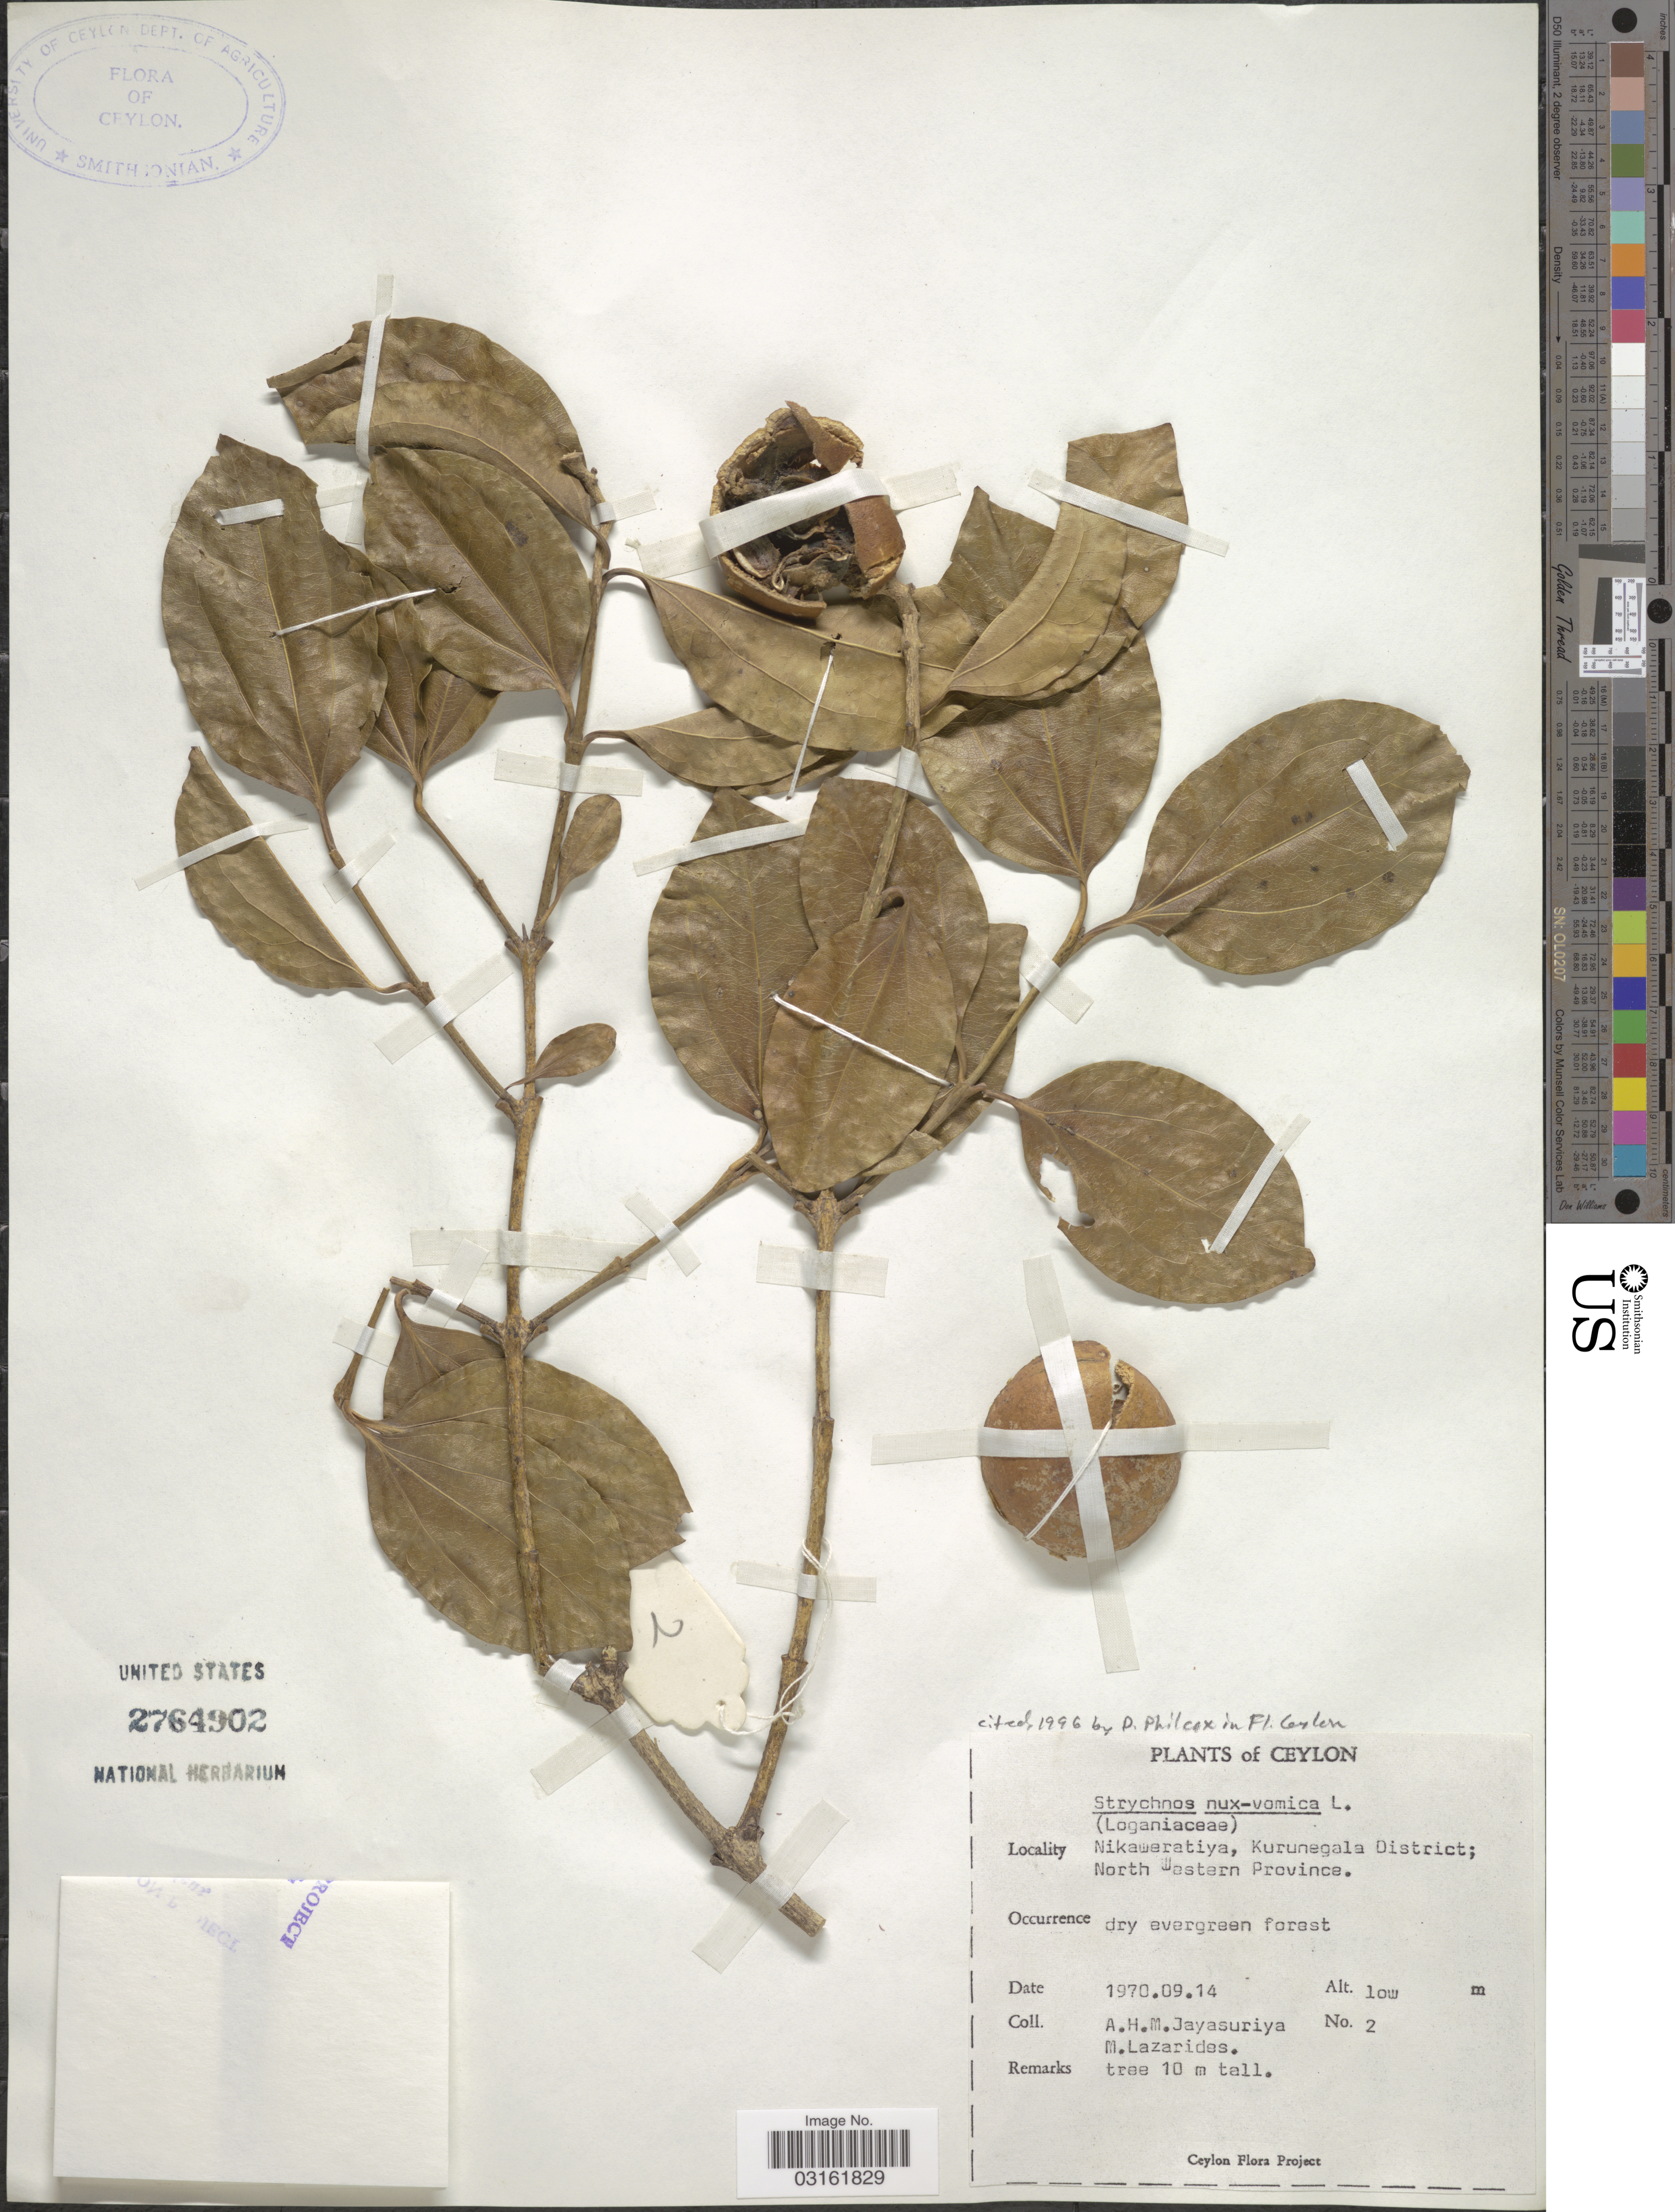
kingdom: Plantae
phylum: Tracheophyta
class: Magnoliopsida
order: Gentianales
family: Loganiaceae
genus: Strychnos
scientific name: Strychnos nux-vomica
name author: L.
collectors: A. H. Jayasuriya & M. Lazarides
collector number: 2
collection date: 1970-09-14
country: Sri Lanka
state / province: North Western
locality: Ceylon. Nikaweratiya, Kurunegala District; North Western Province.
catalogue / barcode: US 2764902